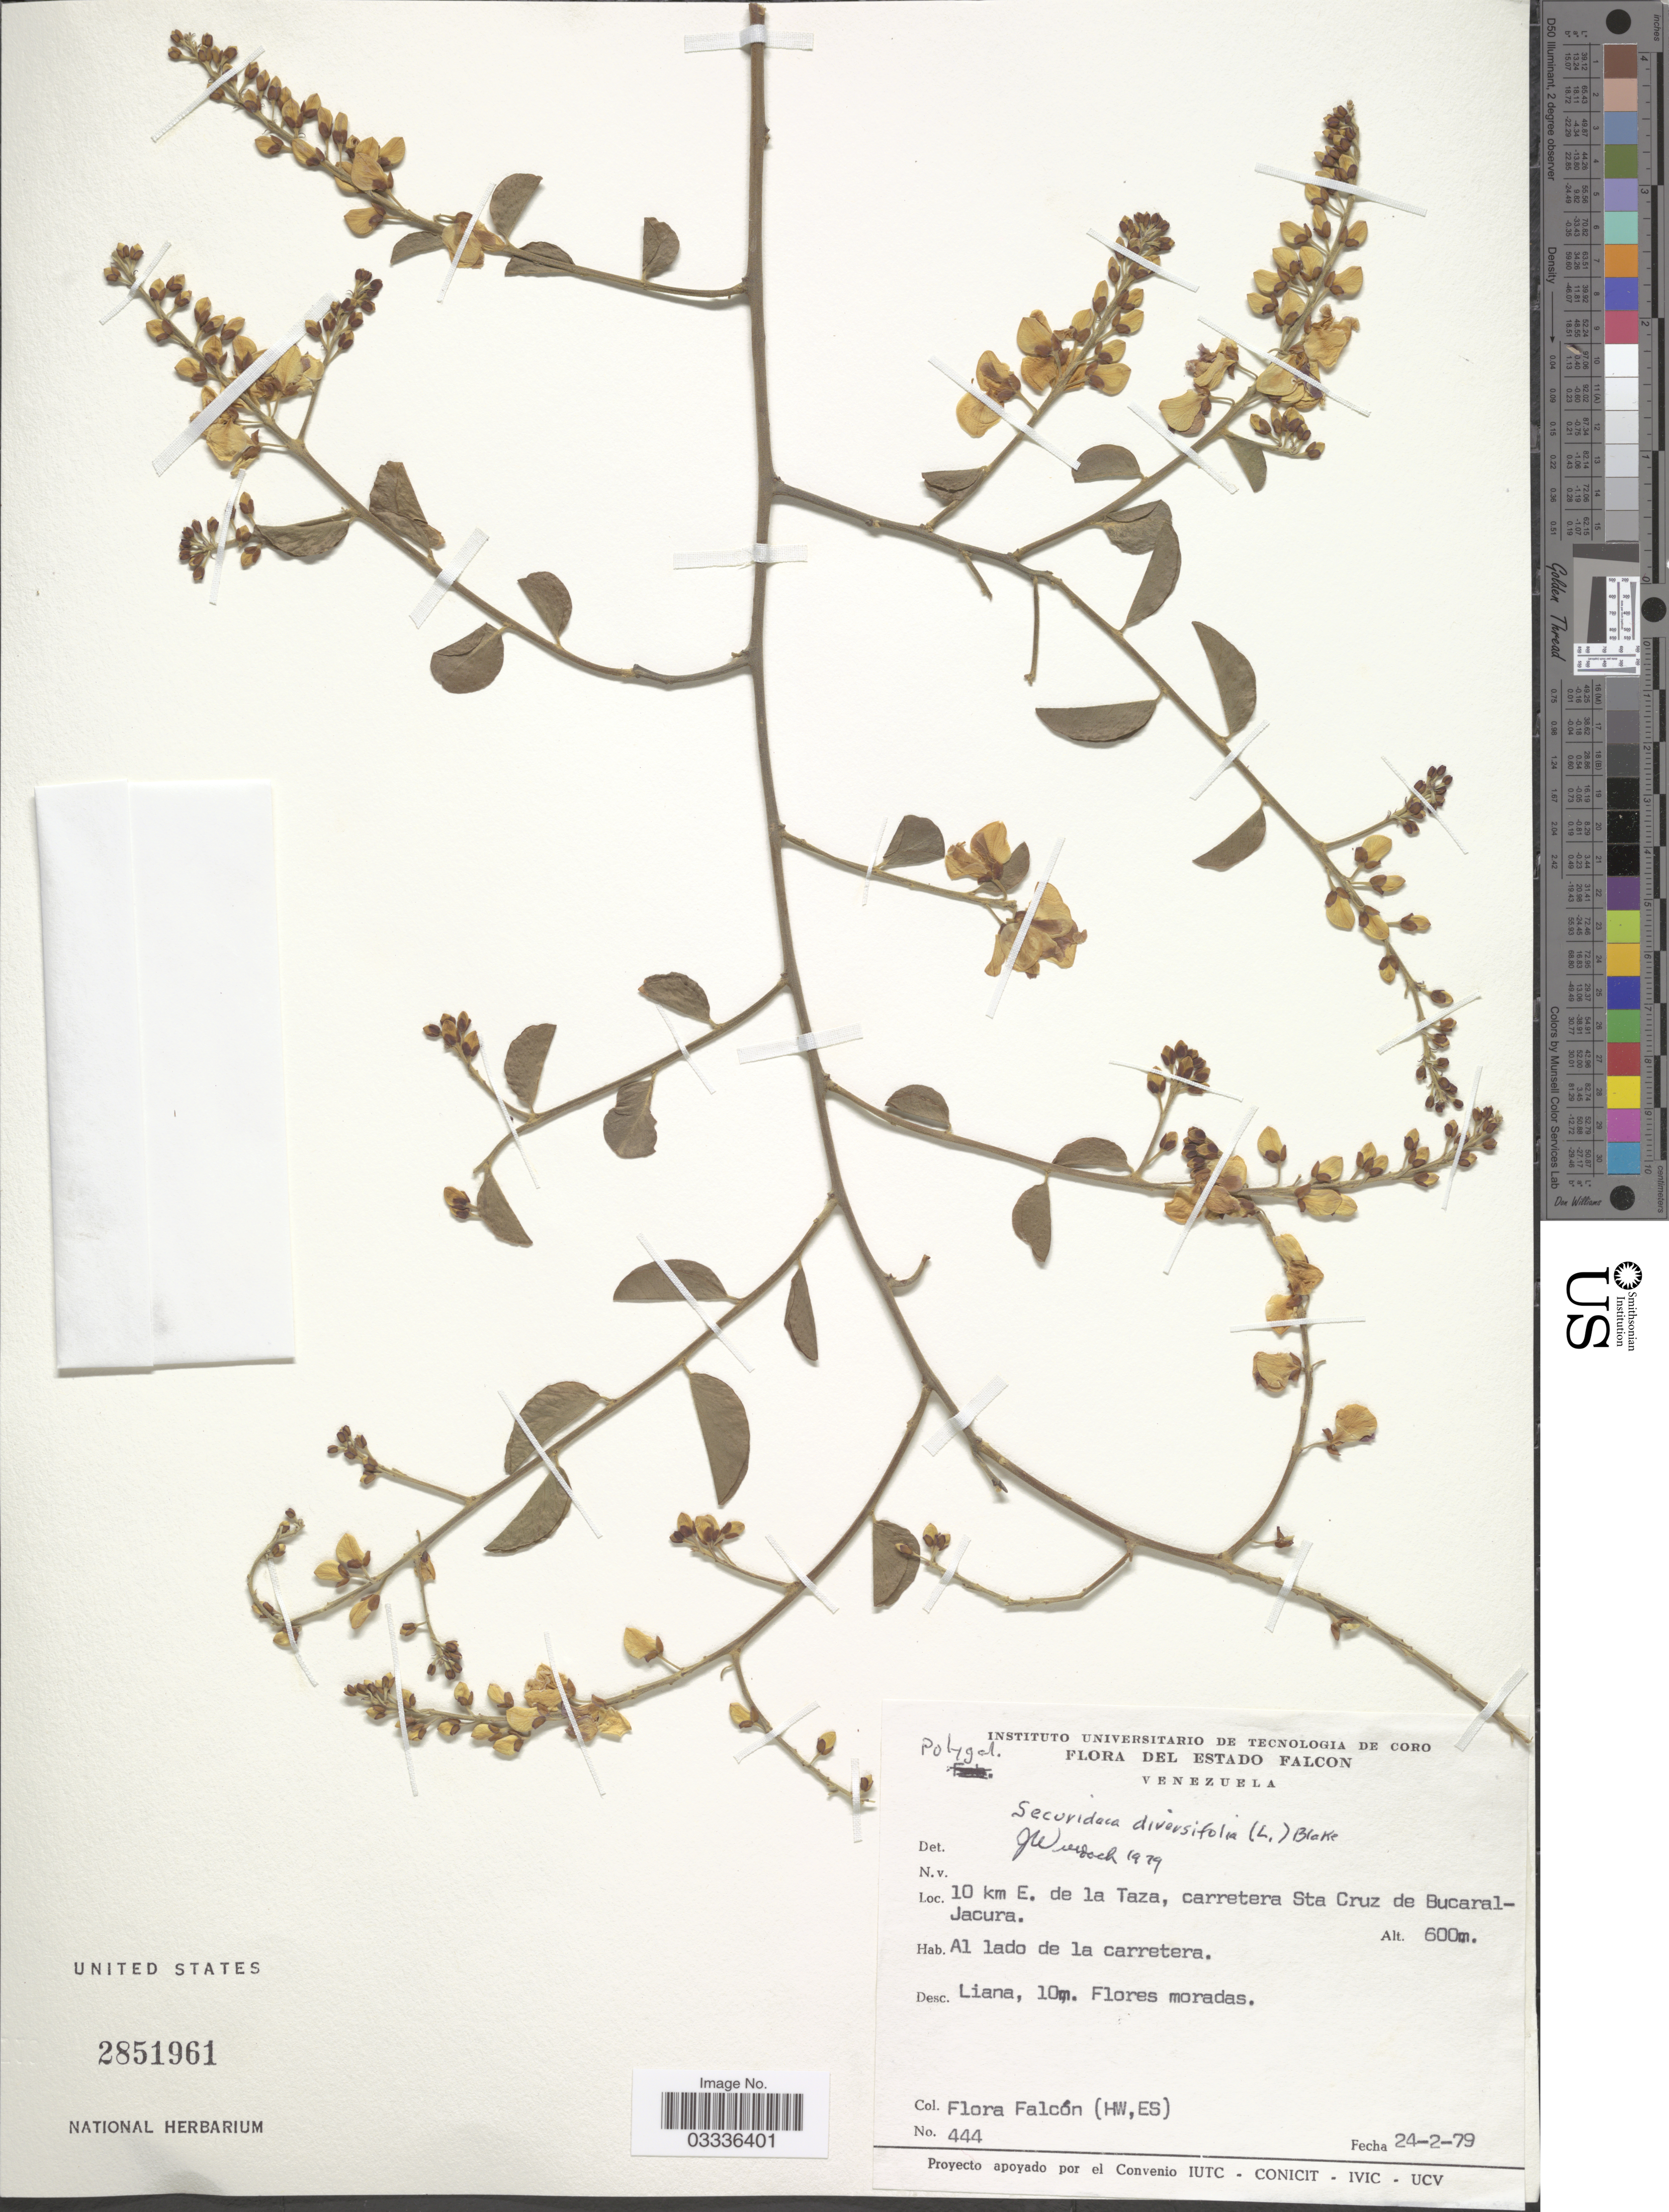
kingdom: Plantae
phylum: Tracheophyta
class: Magnoliopsida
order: Fabales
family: Polygalaceae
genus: Securidaca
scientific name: Securidaca diversifolia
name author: (L.) S.F. Blake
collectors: Flora Falcón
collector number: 444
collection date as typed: Transcribed d/m/y: 24/2/79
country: Venezuela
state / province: Falcón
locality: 10 km E. de la Taza, carretera Sta Cruz de Bucaral-Jacura. Al lado de la carretera.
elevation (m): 600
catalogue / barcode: US 2851961